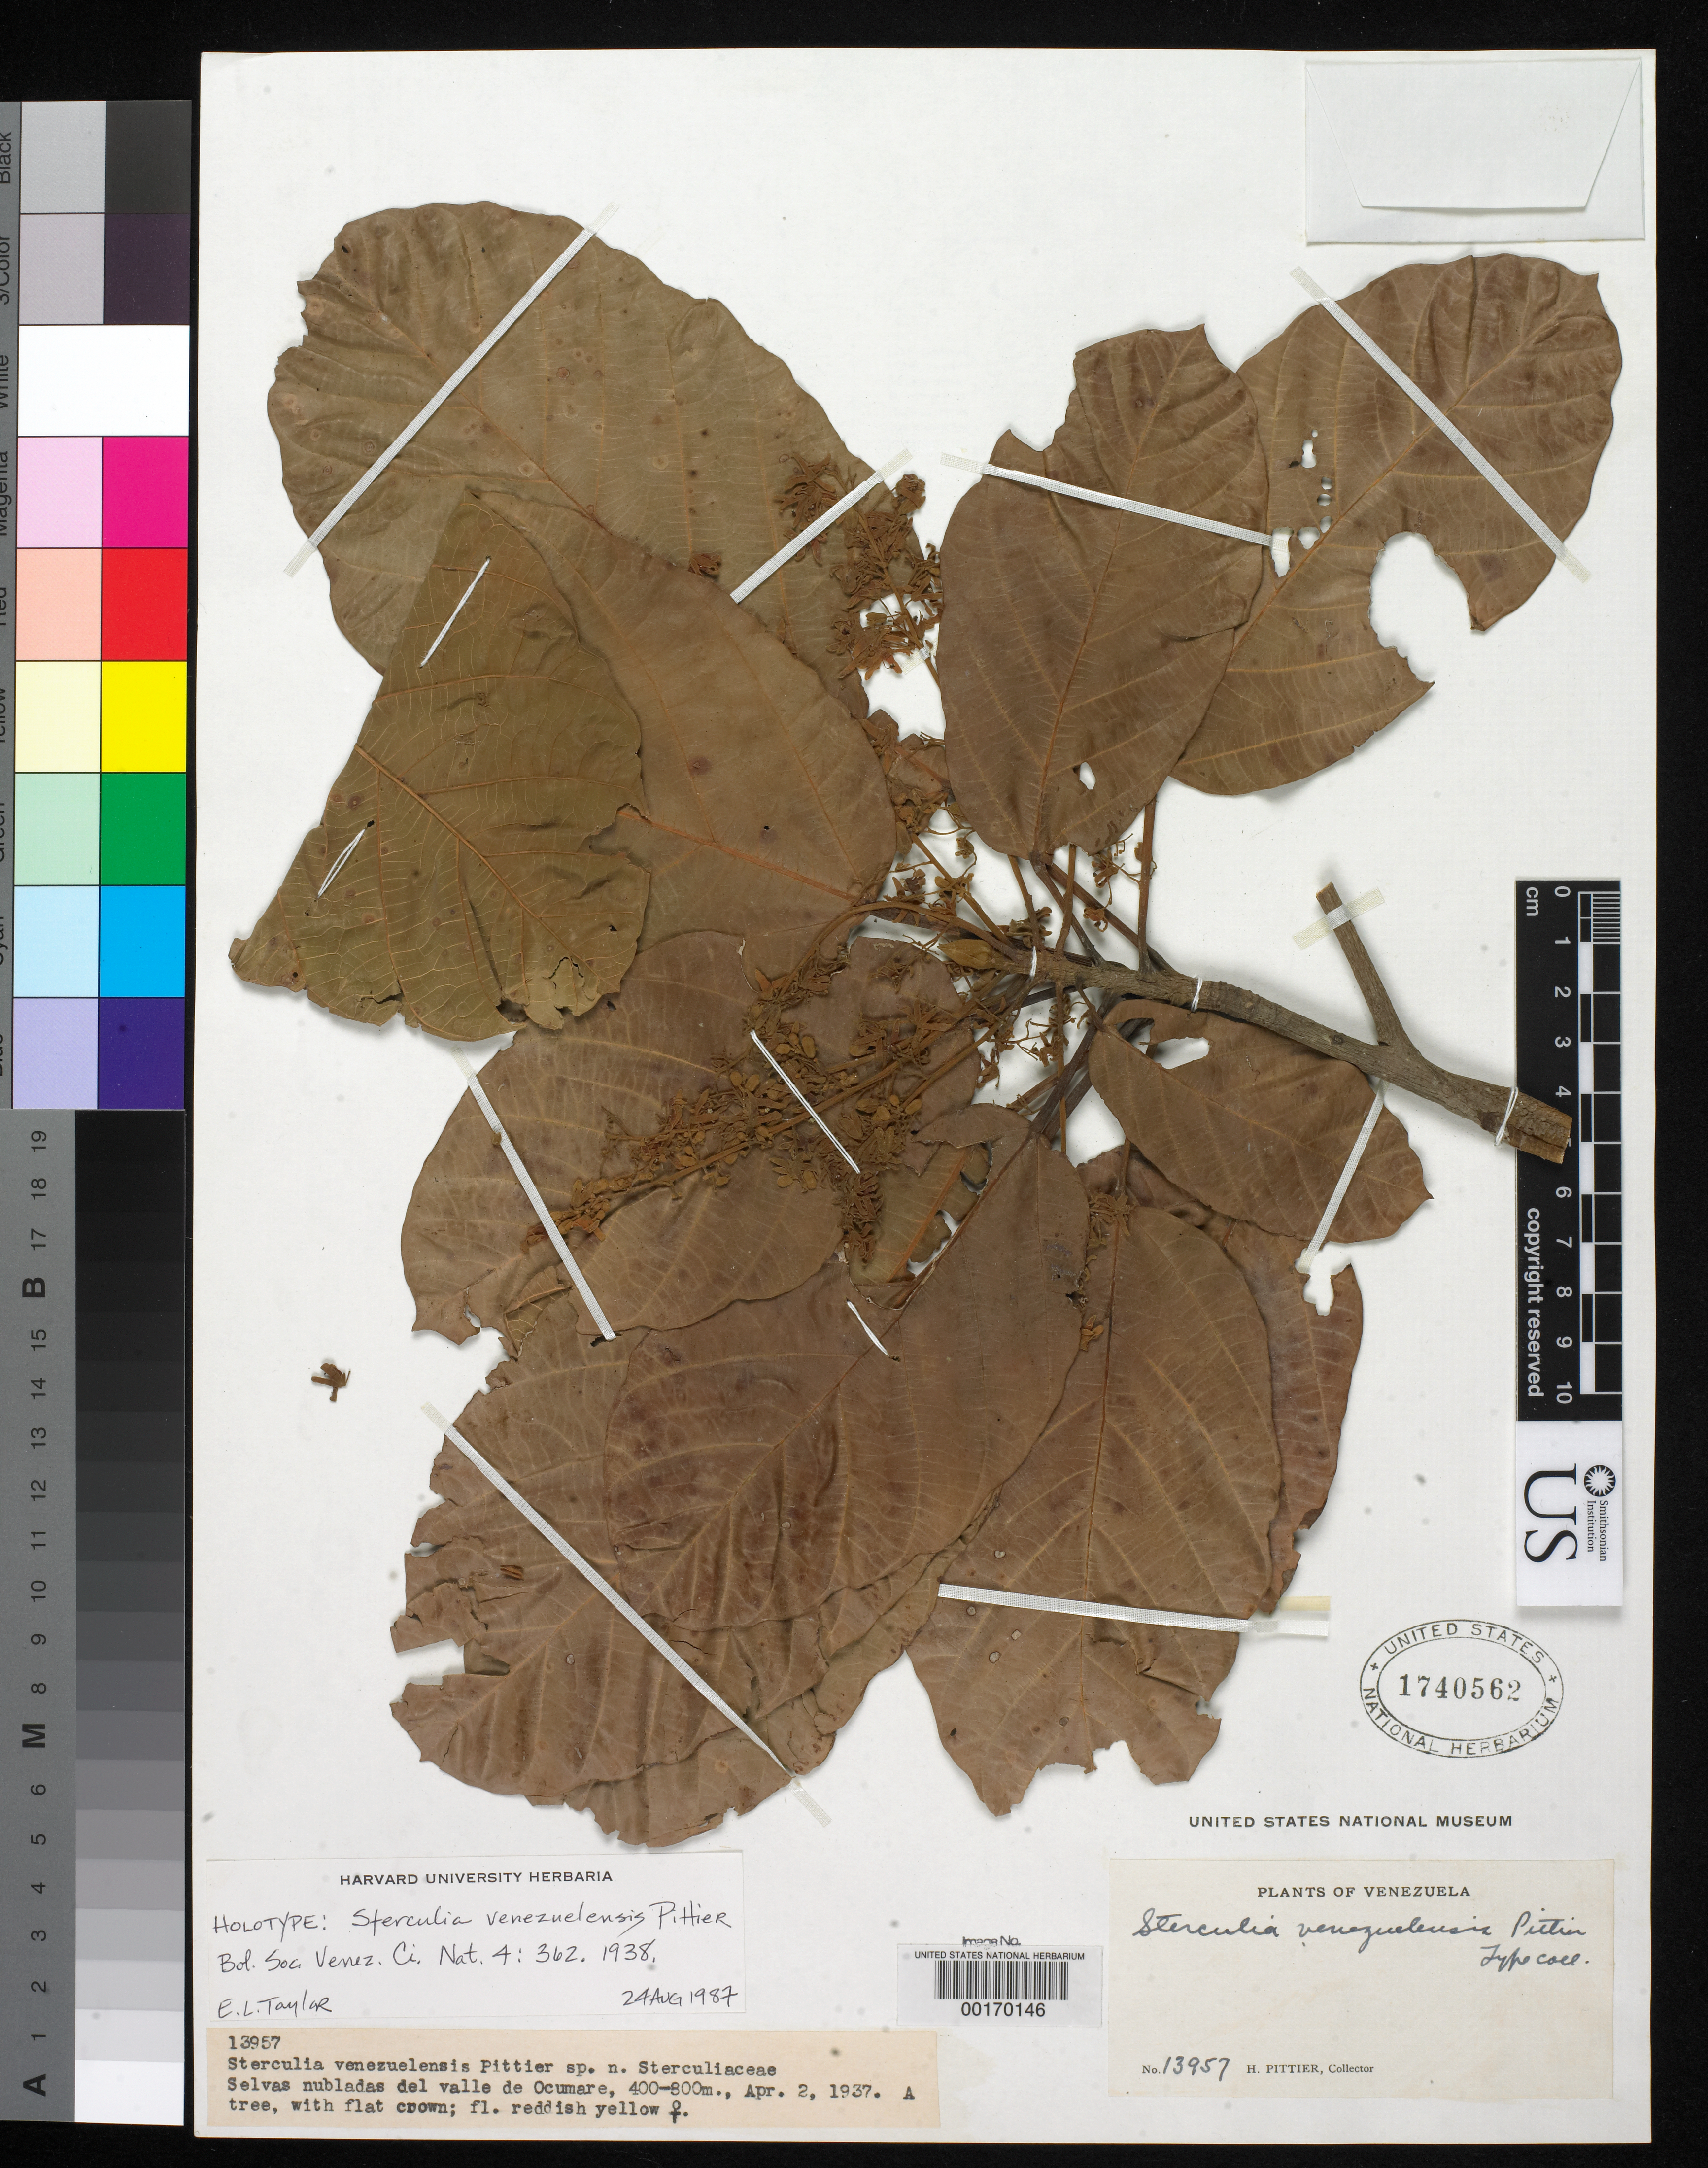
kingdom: Plantae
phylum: Tracheophyta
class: Magnoliopsida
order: Malvales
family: Malvaceae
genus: Sterculia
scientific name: Sterculia venezuelensis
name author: Pittier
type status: Holotype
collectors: H. F. Pittier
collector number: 13957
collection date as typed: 02 Apr 1937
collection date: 1937-04-02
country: Venezuela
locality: Valle de Ocumare.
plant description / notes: Annotated as "Holotype" by E.L. Taylor (1996) but both US sheets were originally annotated "Type coll." with no indication that either is the holotype.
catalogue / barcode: US 1740562